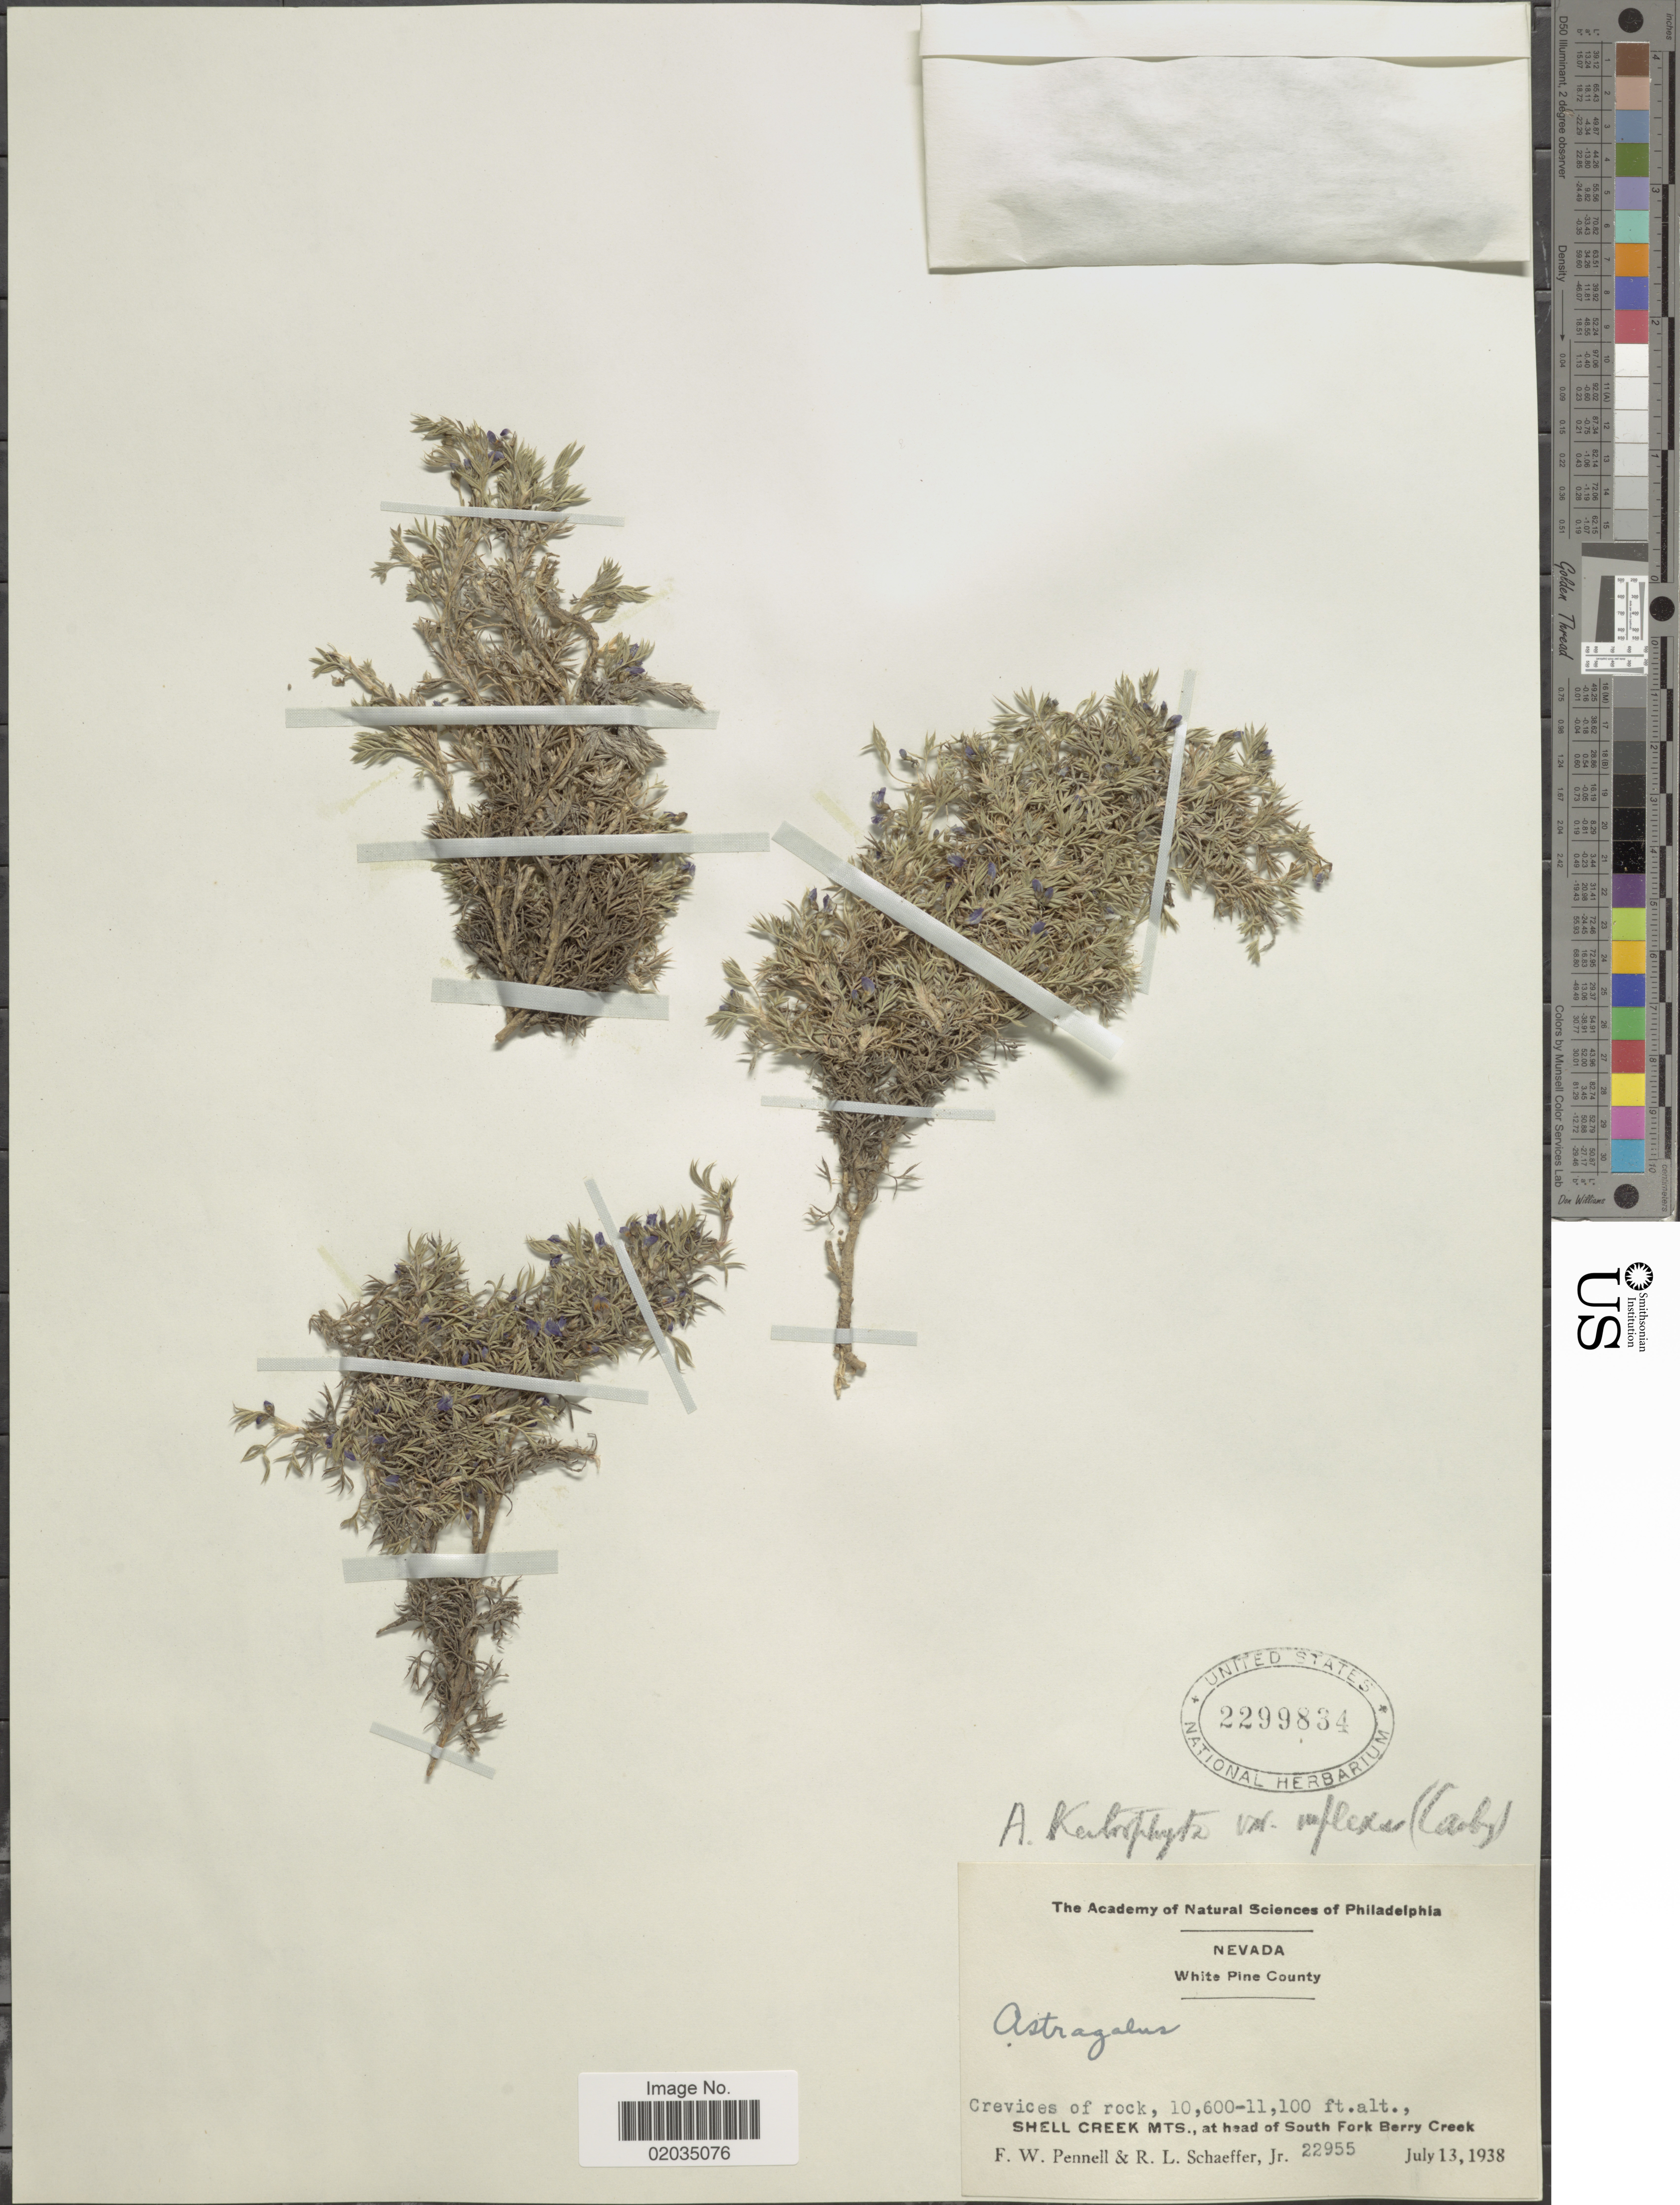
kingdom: Plantae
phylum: Tracheophyta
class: Magnoliopsida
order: Fabales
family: Fabaceae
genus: Astragalus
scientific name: Astragalus tegetarius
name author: S. Watson in C. King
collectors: F. W. Pennell & R. L. Schaeffer Jr.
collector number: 22955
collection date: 1938-07-13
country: United States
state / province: Nevada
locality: White Pine County, Crevices of rock, Shell Creek Mts., at head of South Fork Berry Creek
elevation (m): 3231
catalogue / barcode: US 2299834